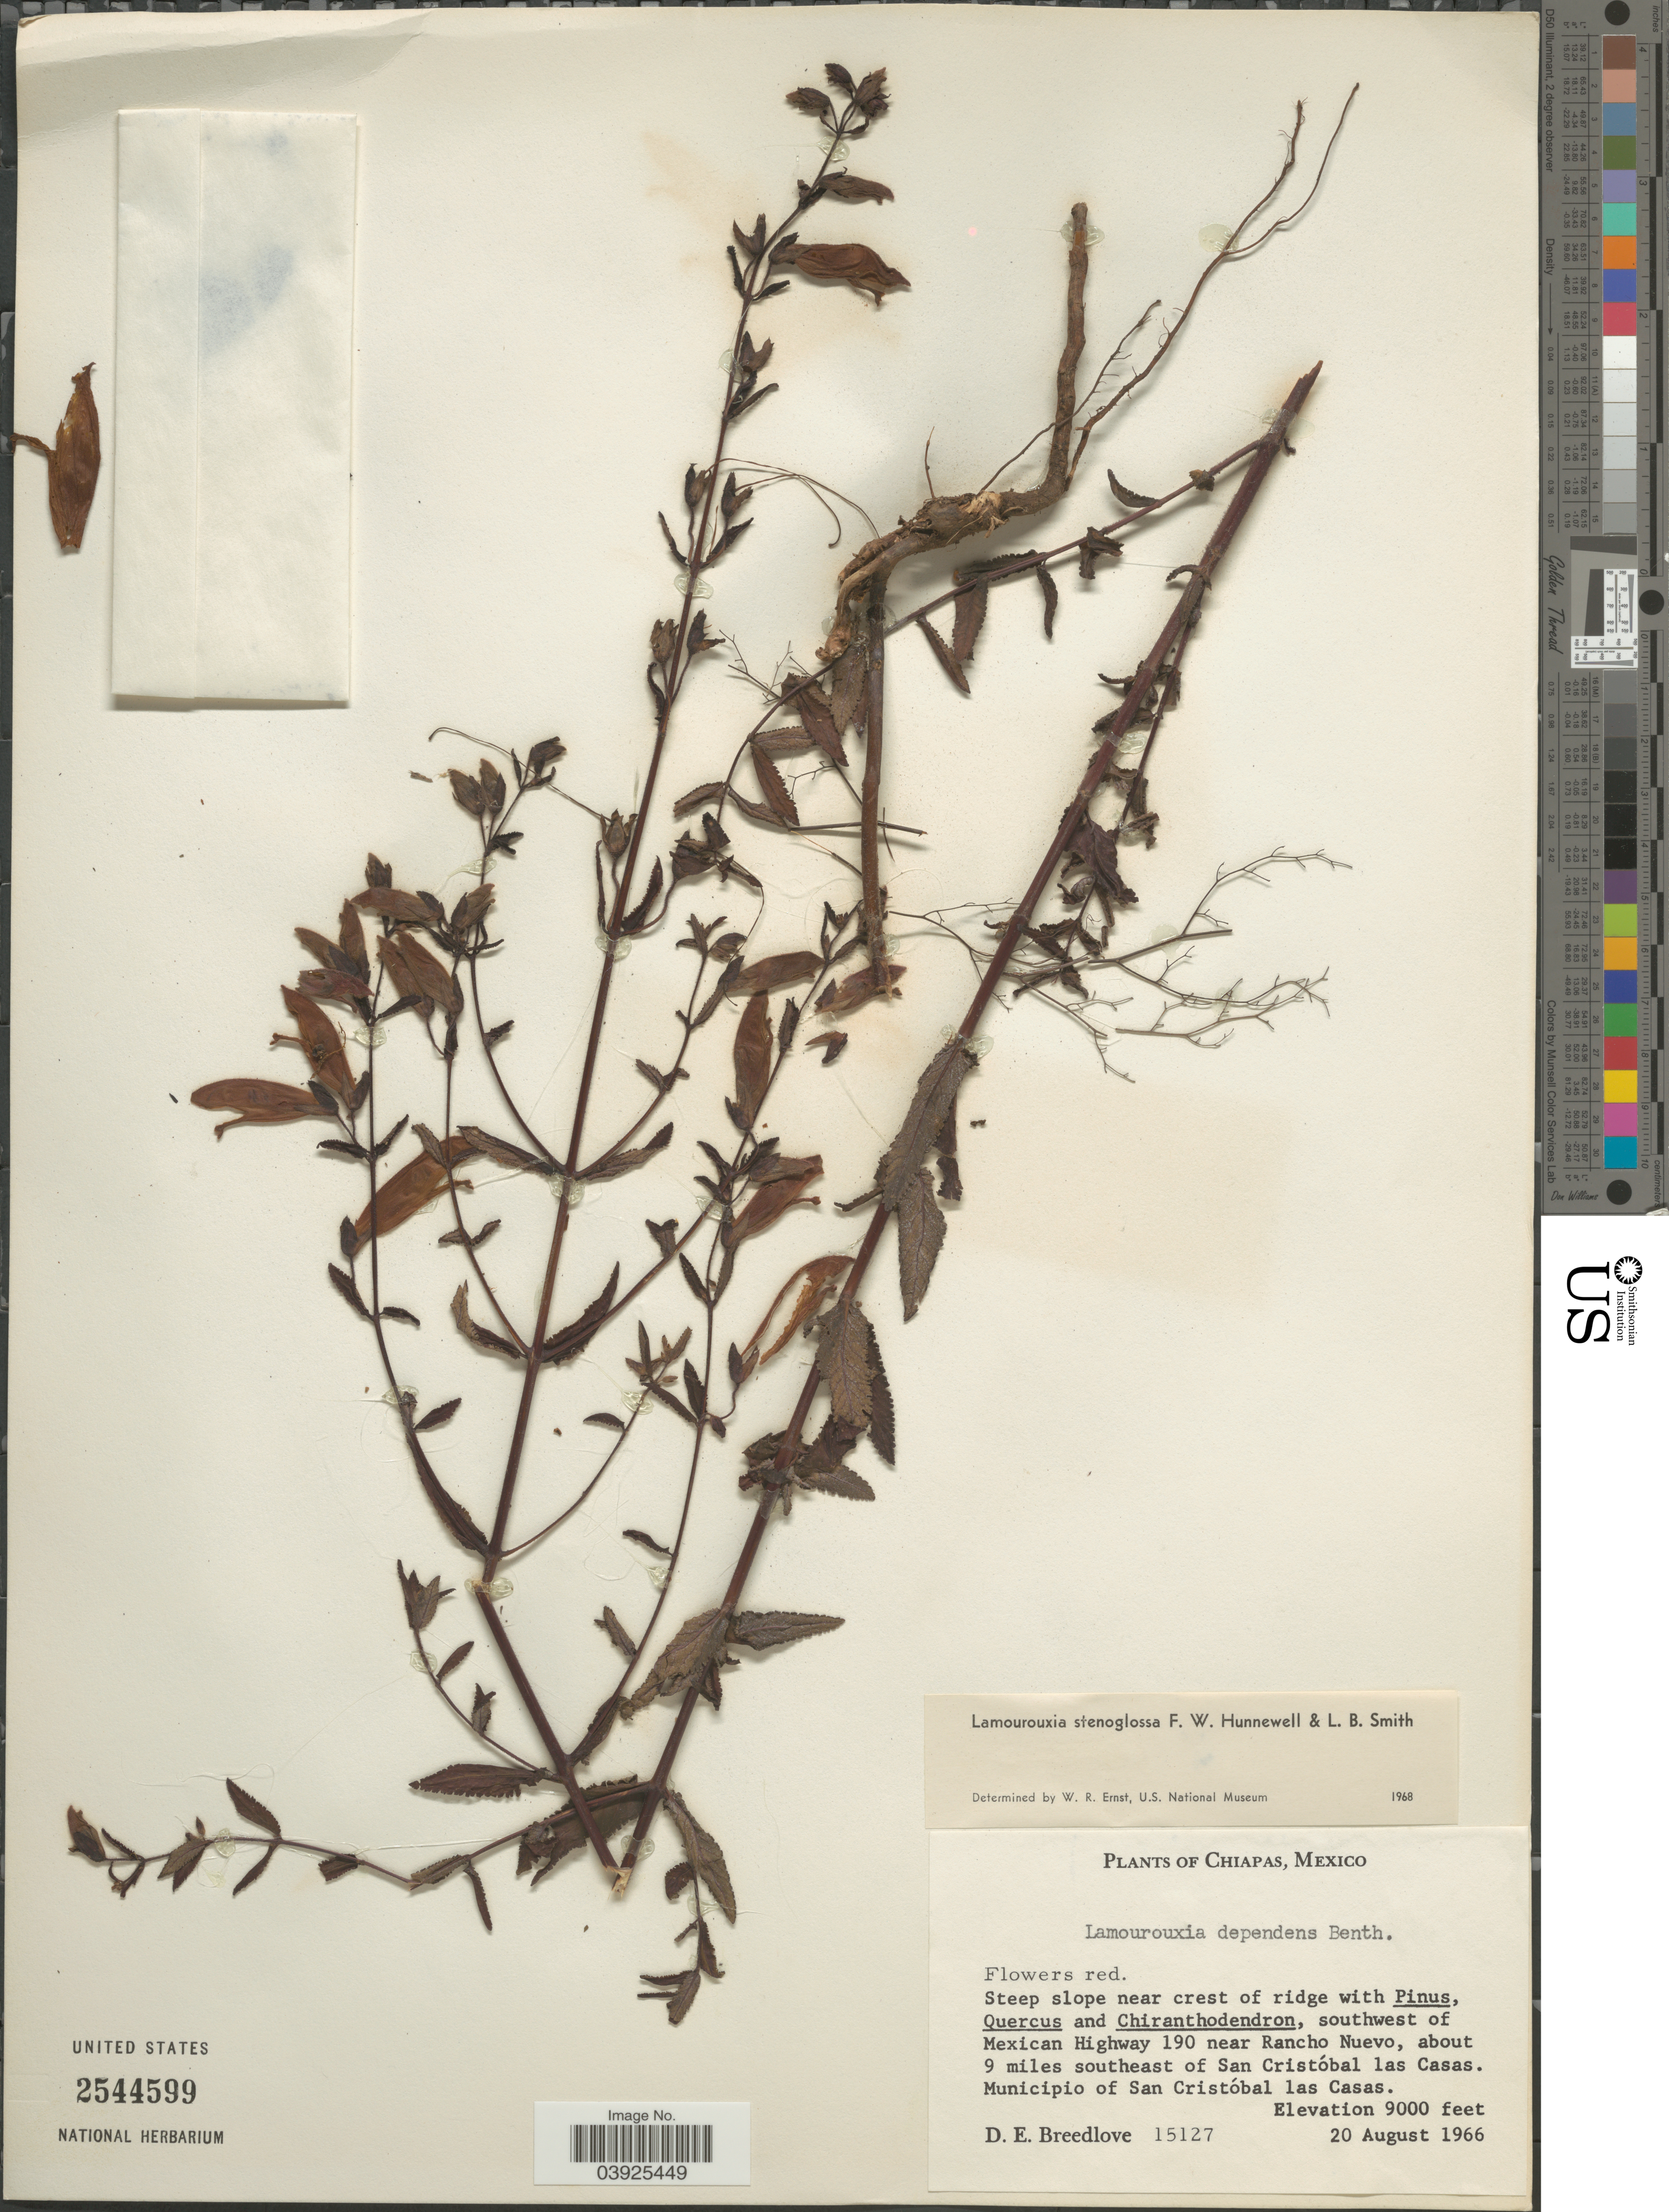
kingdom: Plantae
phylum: Tracheophyta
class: Magnoliopsida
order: Lamiales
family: Orobanchaceae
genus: Lamourouxia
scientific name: Lamourouxia stenoglossa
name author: Hunnewell & L.B. Sm.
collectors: D. E. Breedlove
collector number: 15127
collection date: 1966-08-20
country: Mexico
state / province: Chiapas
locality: Southwest of Mexican Highway 190 near Rancho Nuevo, about 9 miles southeast of San Cristóbal las Casas. Municipio of San Cristóbal las Casas.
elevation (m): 2743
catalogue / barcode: US 2544599